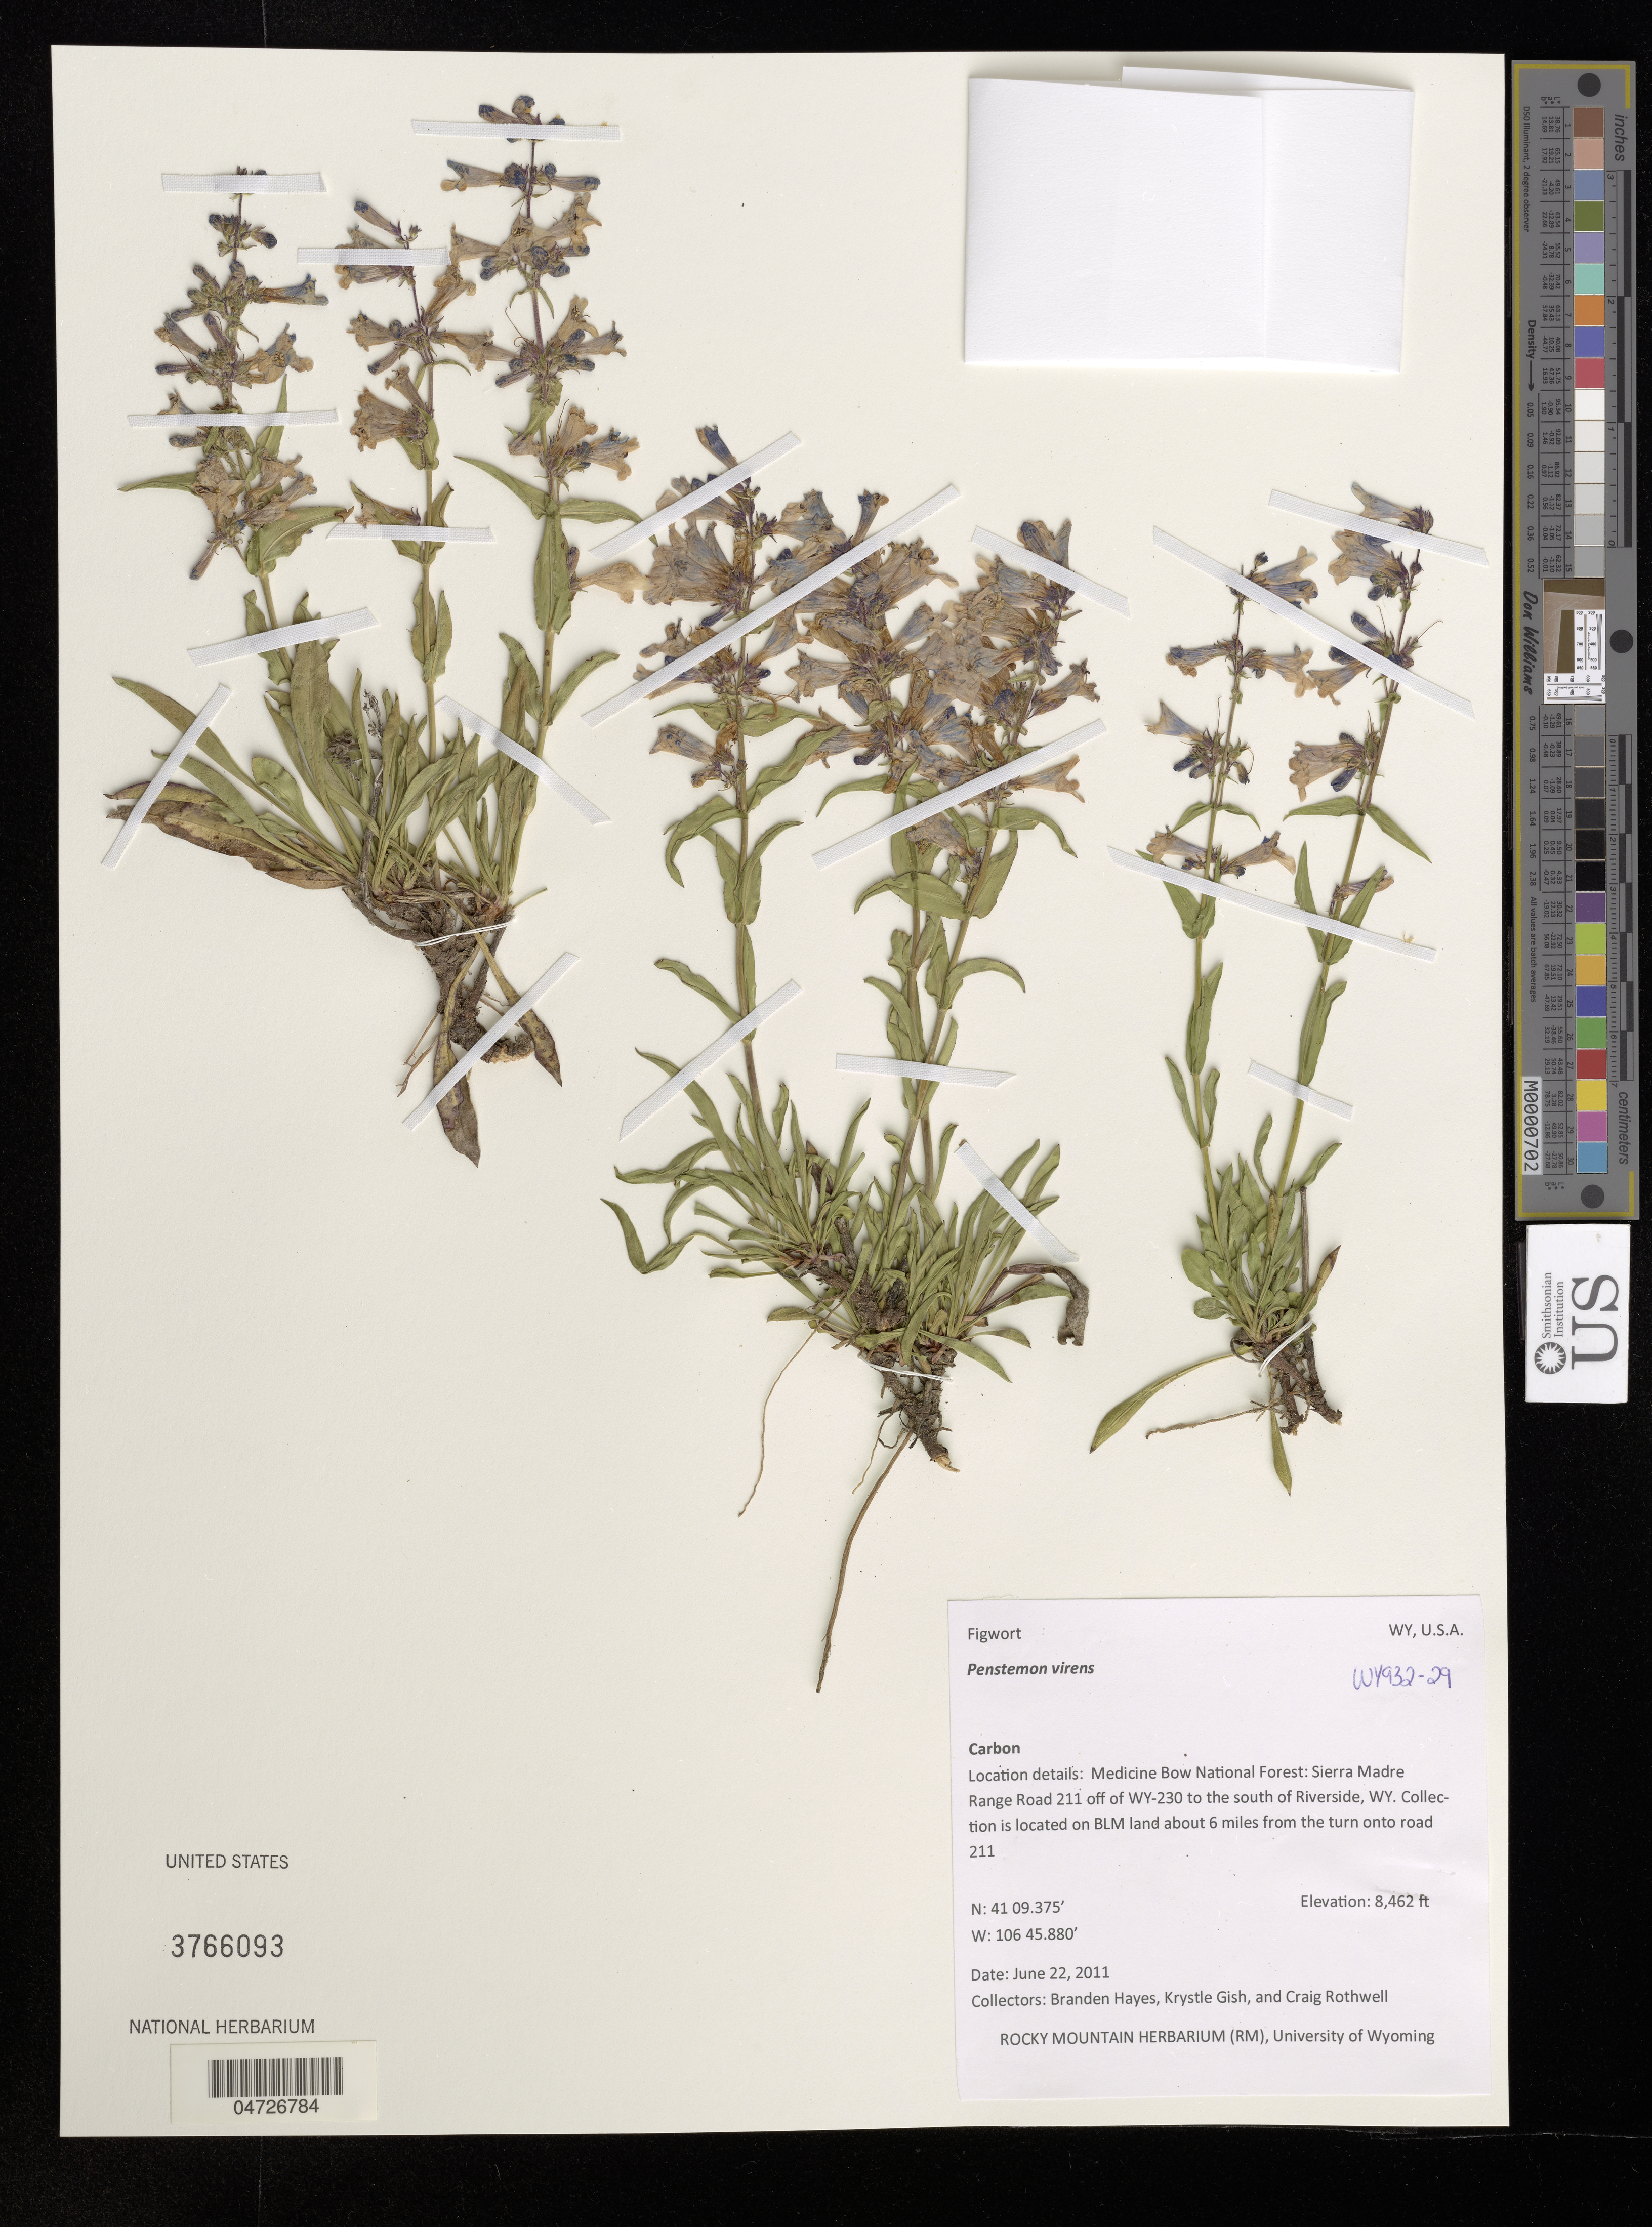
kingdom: Plantae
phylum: Tracheophyta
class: Magnoliopsida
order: Lamiales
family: Plantaginaceae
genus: Penstemon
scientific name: Penstemon virens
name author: Pennell ex Rydb.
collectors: B. Hayes, K. Gish & C. Rothwell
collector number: WY932-29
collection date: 2011-06-22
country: United States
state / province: Wyoming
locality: Medicine Bow National Forest: Sierra Madre Range Road 211 off of WY-230 to the south of Riverside. Collection is located on BLM land about 6 miles from the turn onto road 211.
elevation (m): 2579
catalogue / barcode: US 3766093